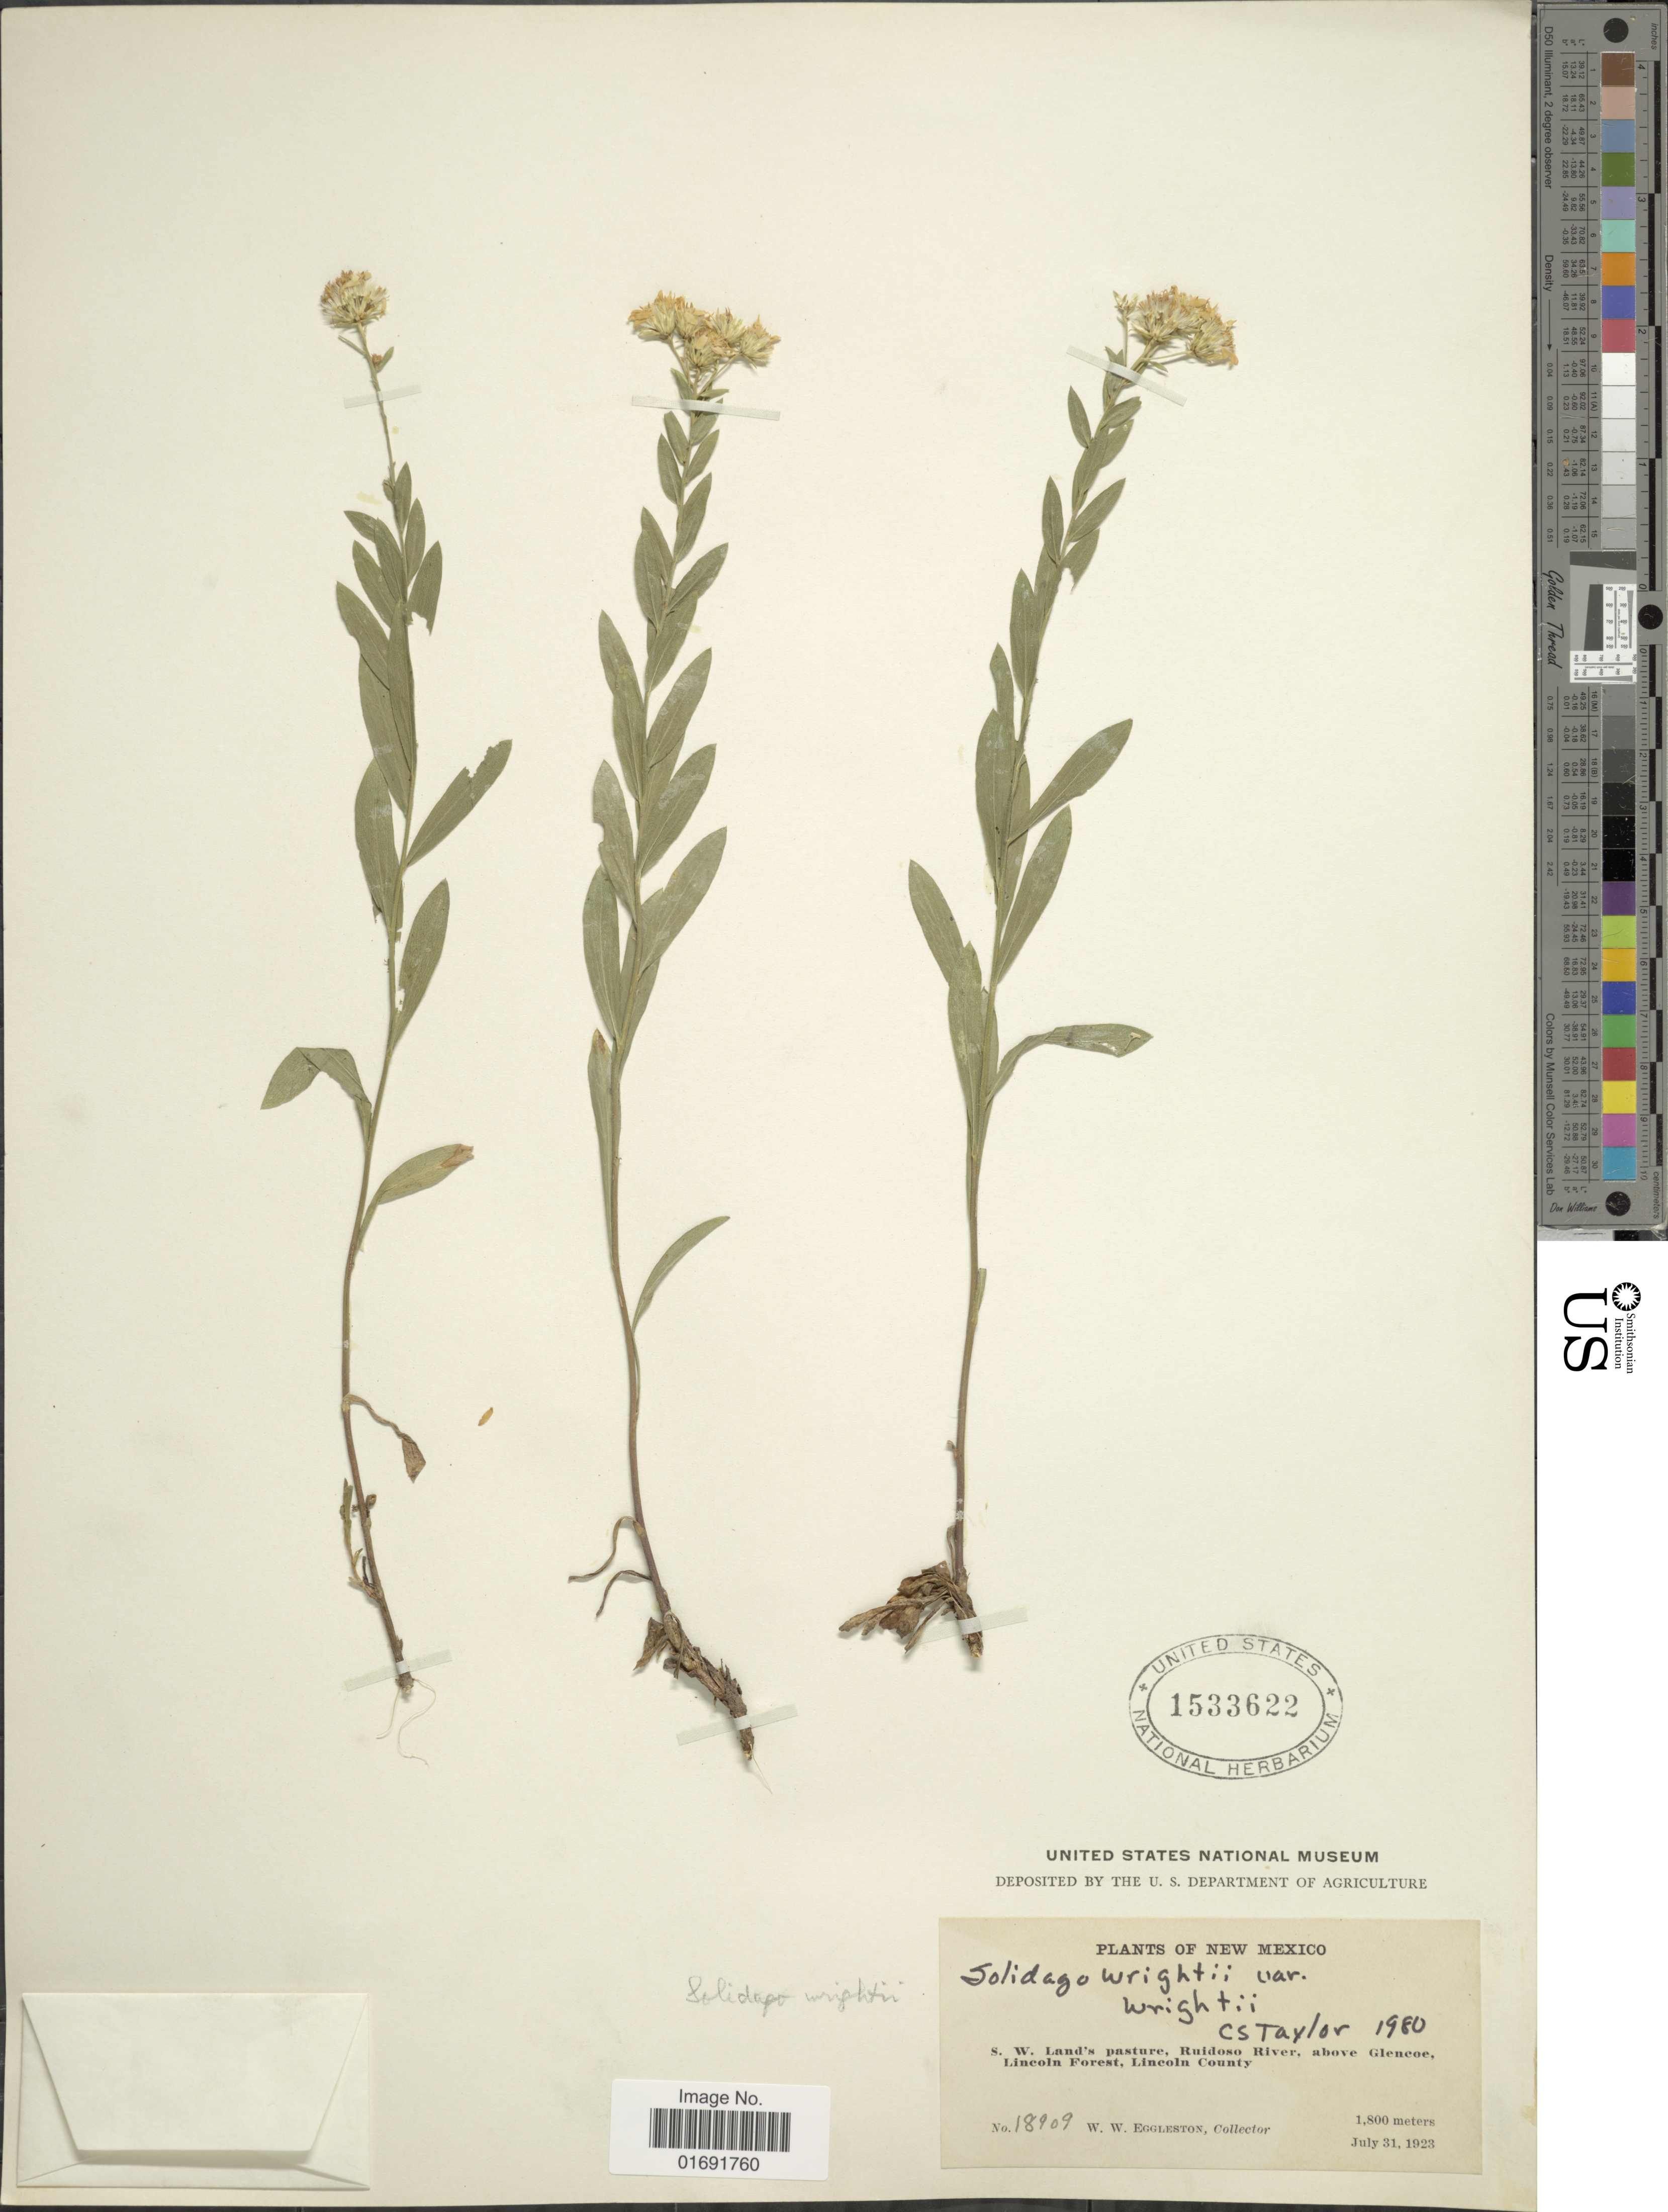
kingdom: Plantae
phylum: Tracheophyta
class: Magnoliopsida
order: Asterales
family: Asteraceae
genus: Solidago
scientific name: Solidago wrightii var. wrightii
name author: A. Gray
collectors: W. W. Eggleston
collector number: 18909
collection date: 1923-07-31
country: United States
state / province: New Mexico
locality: S. W. Land's pasture, Ruidoso River, above Glencoe, Lincoln Forest, Lincoln County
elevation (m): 1800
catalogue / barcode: US 1533622